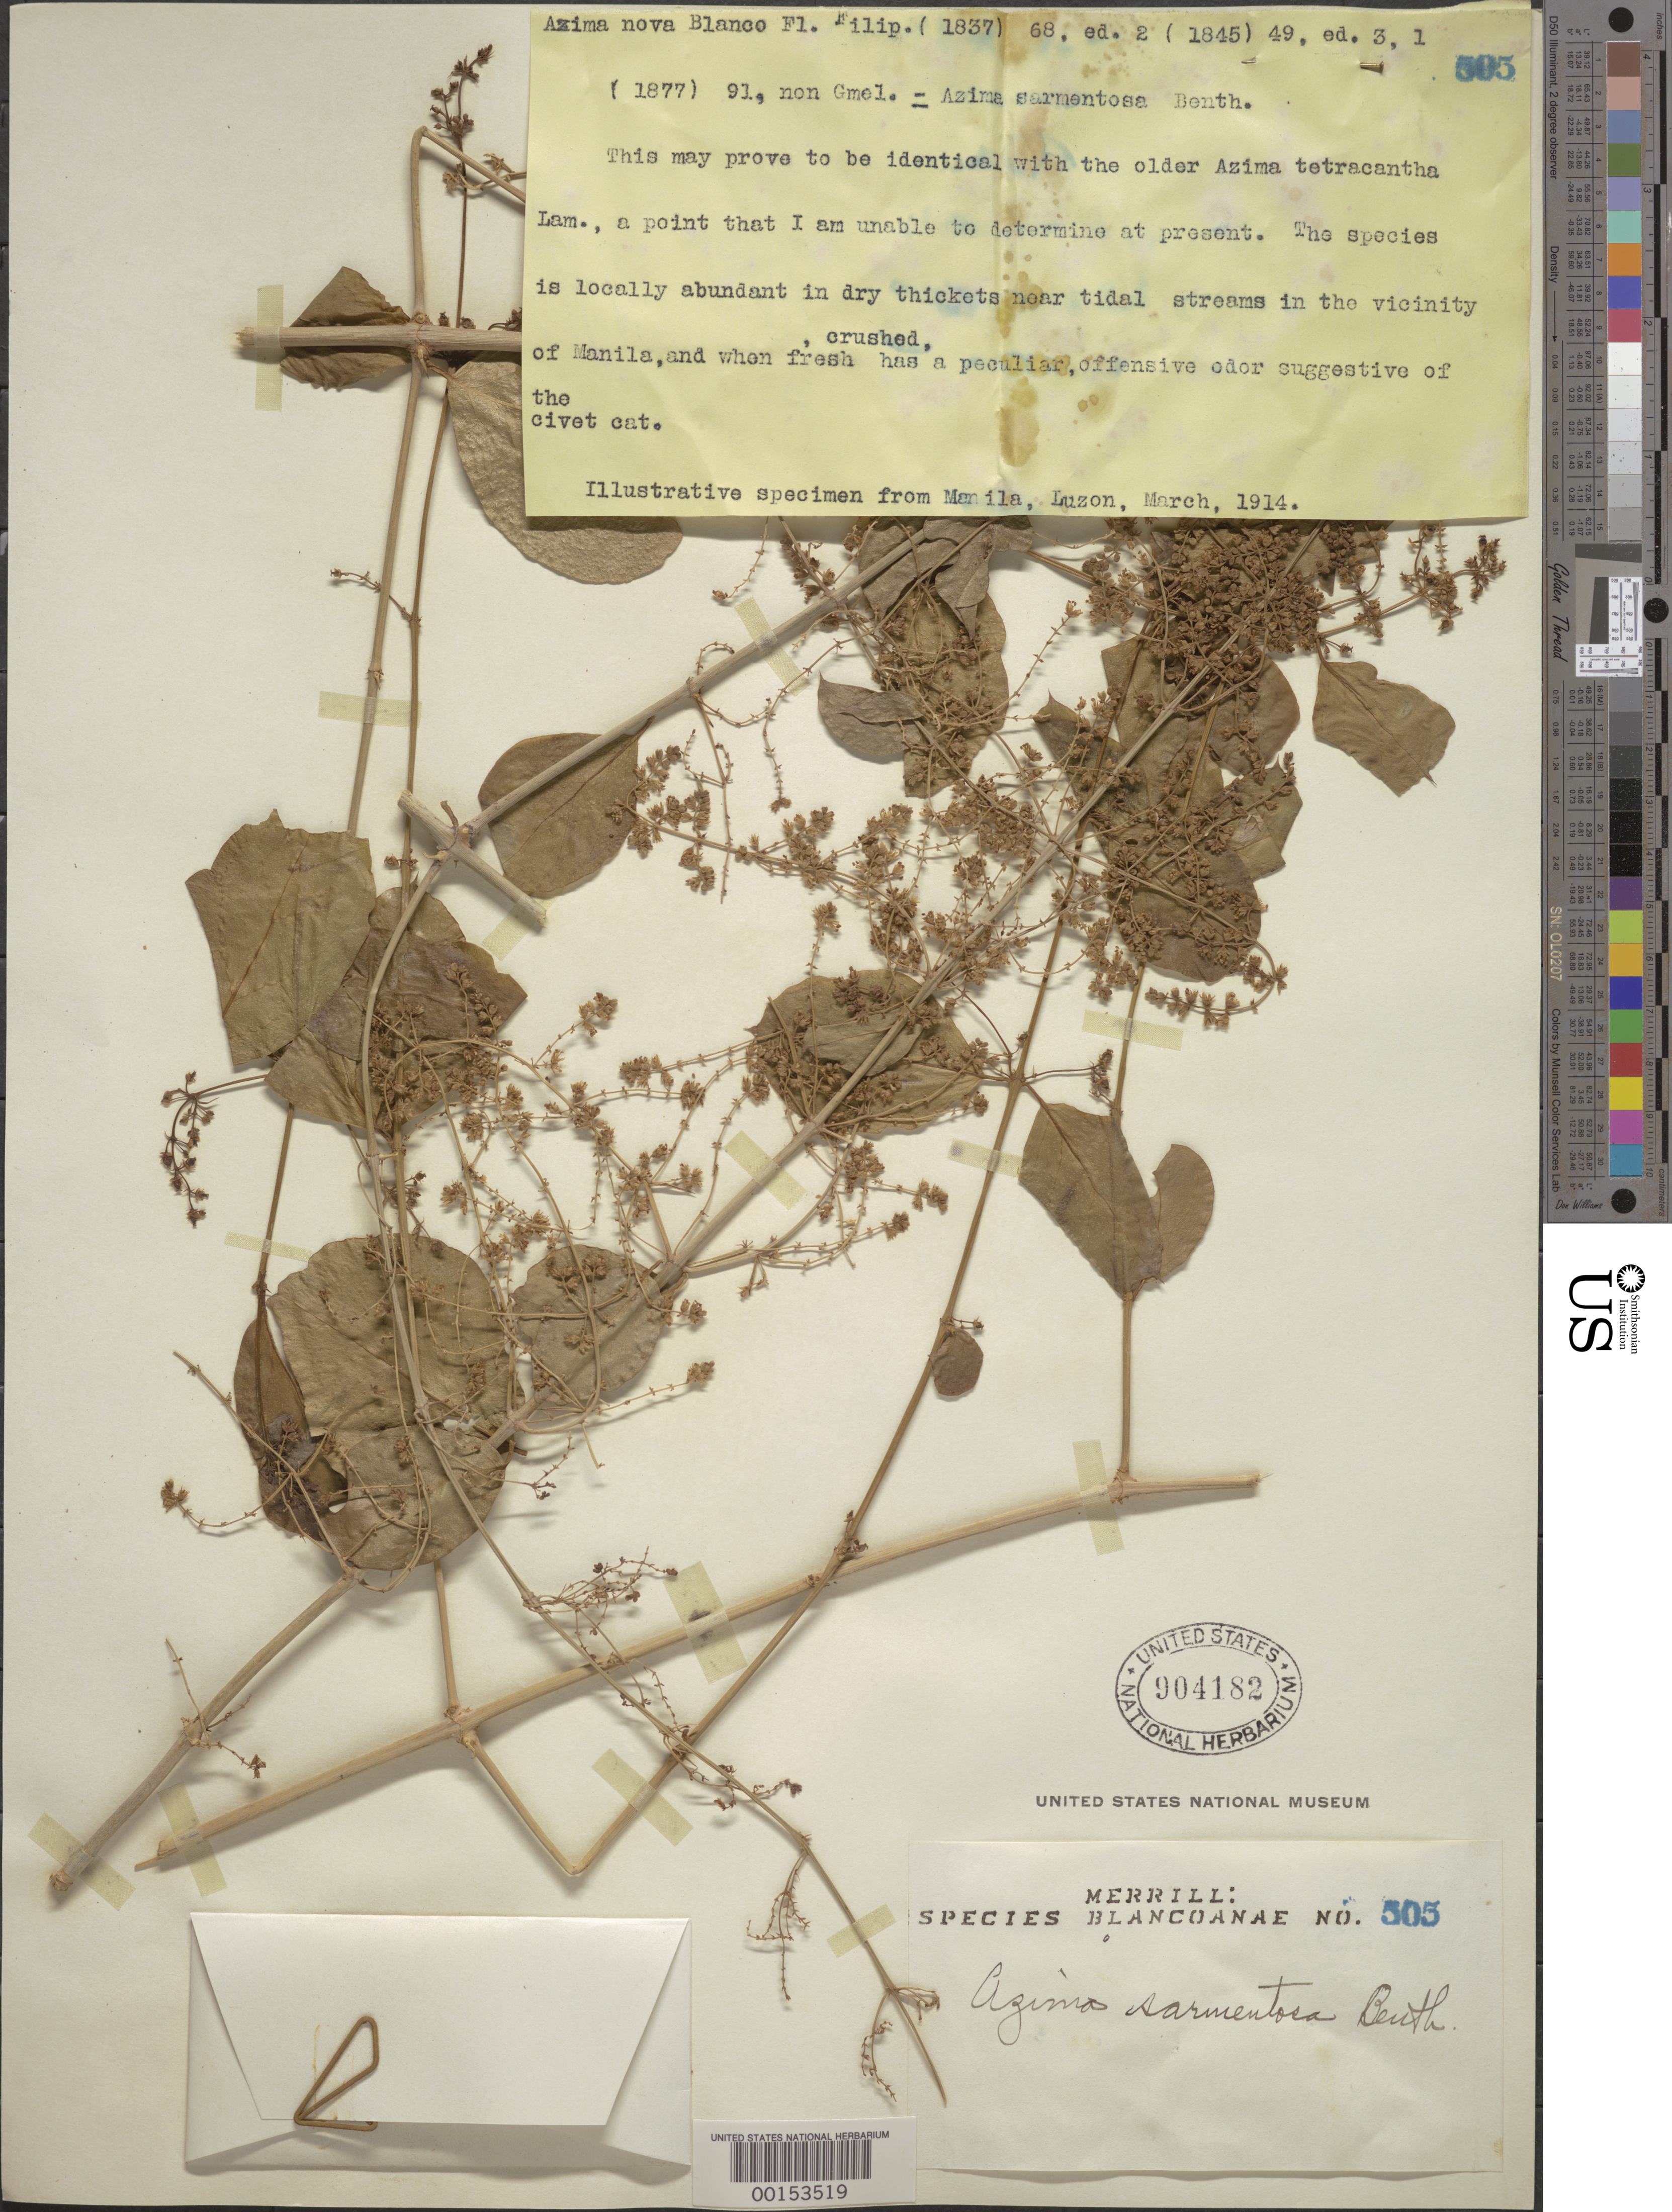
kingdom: Plantae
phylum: Tracheophyta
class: Magnoliopsida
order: Brassicales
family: Salvadoraceae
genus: Azima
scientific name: Azima sarmentosa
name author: (Blume) Benth. & Hook. f.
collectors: E. D. Merrill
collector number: Sp. Blancoan. 0505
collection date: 1914-03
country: Philippines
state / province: National Capital Region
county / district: Manila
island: Luzon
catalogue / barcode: US 904182